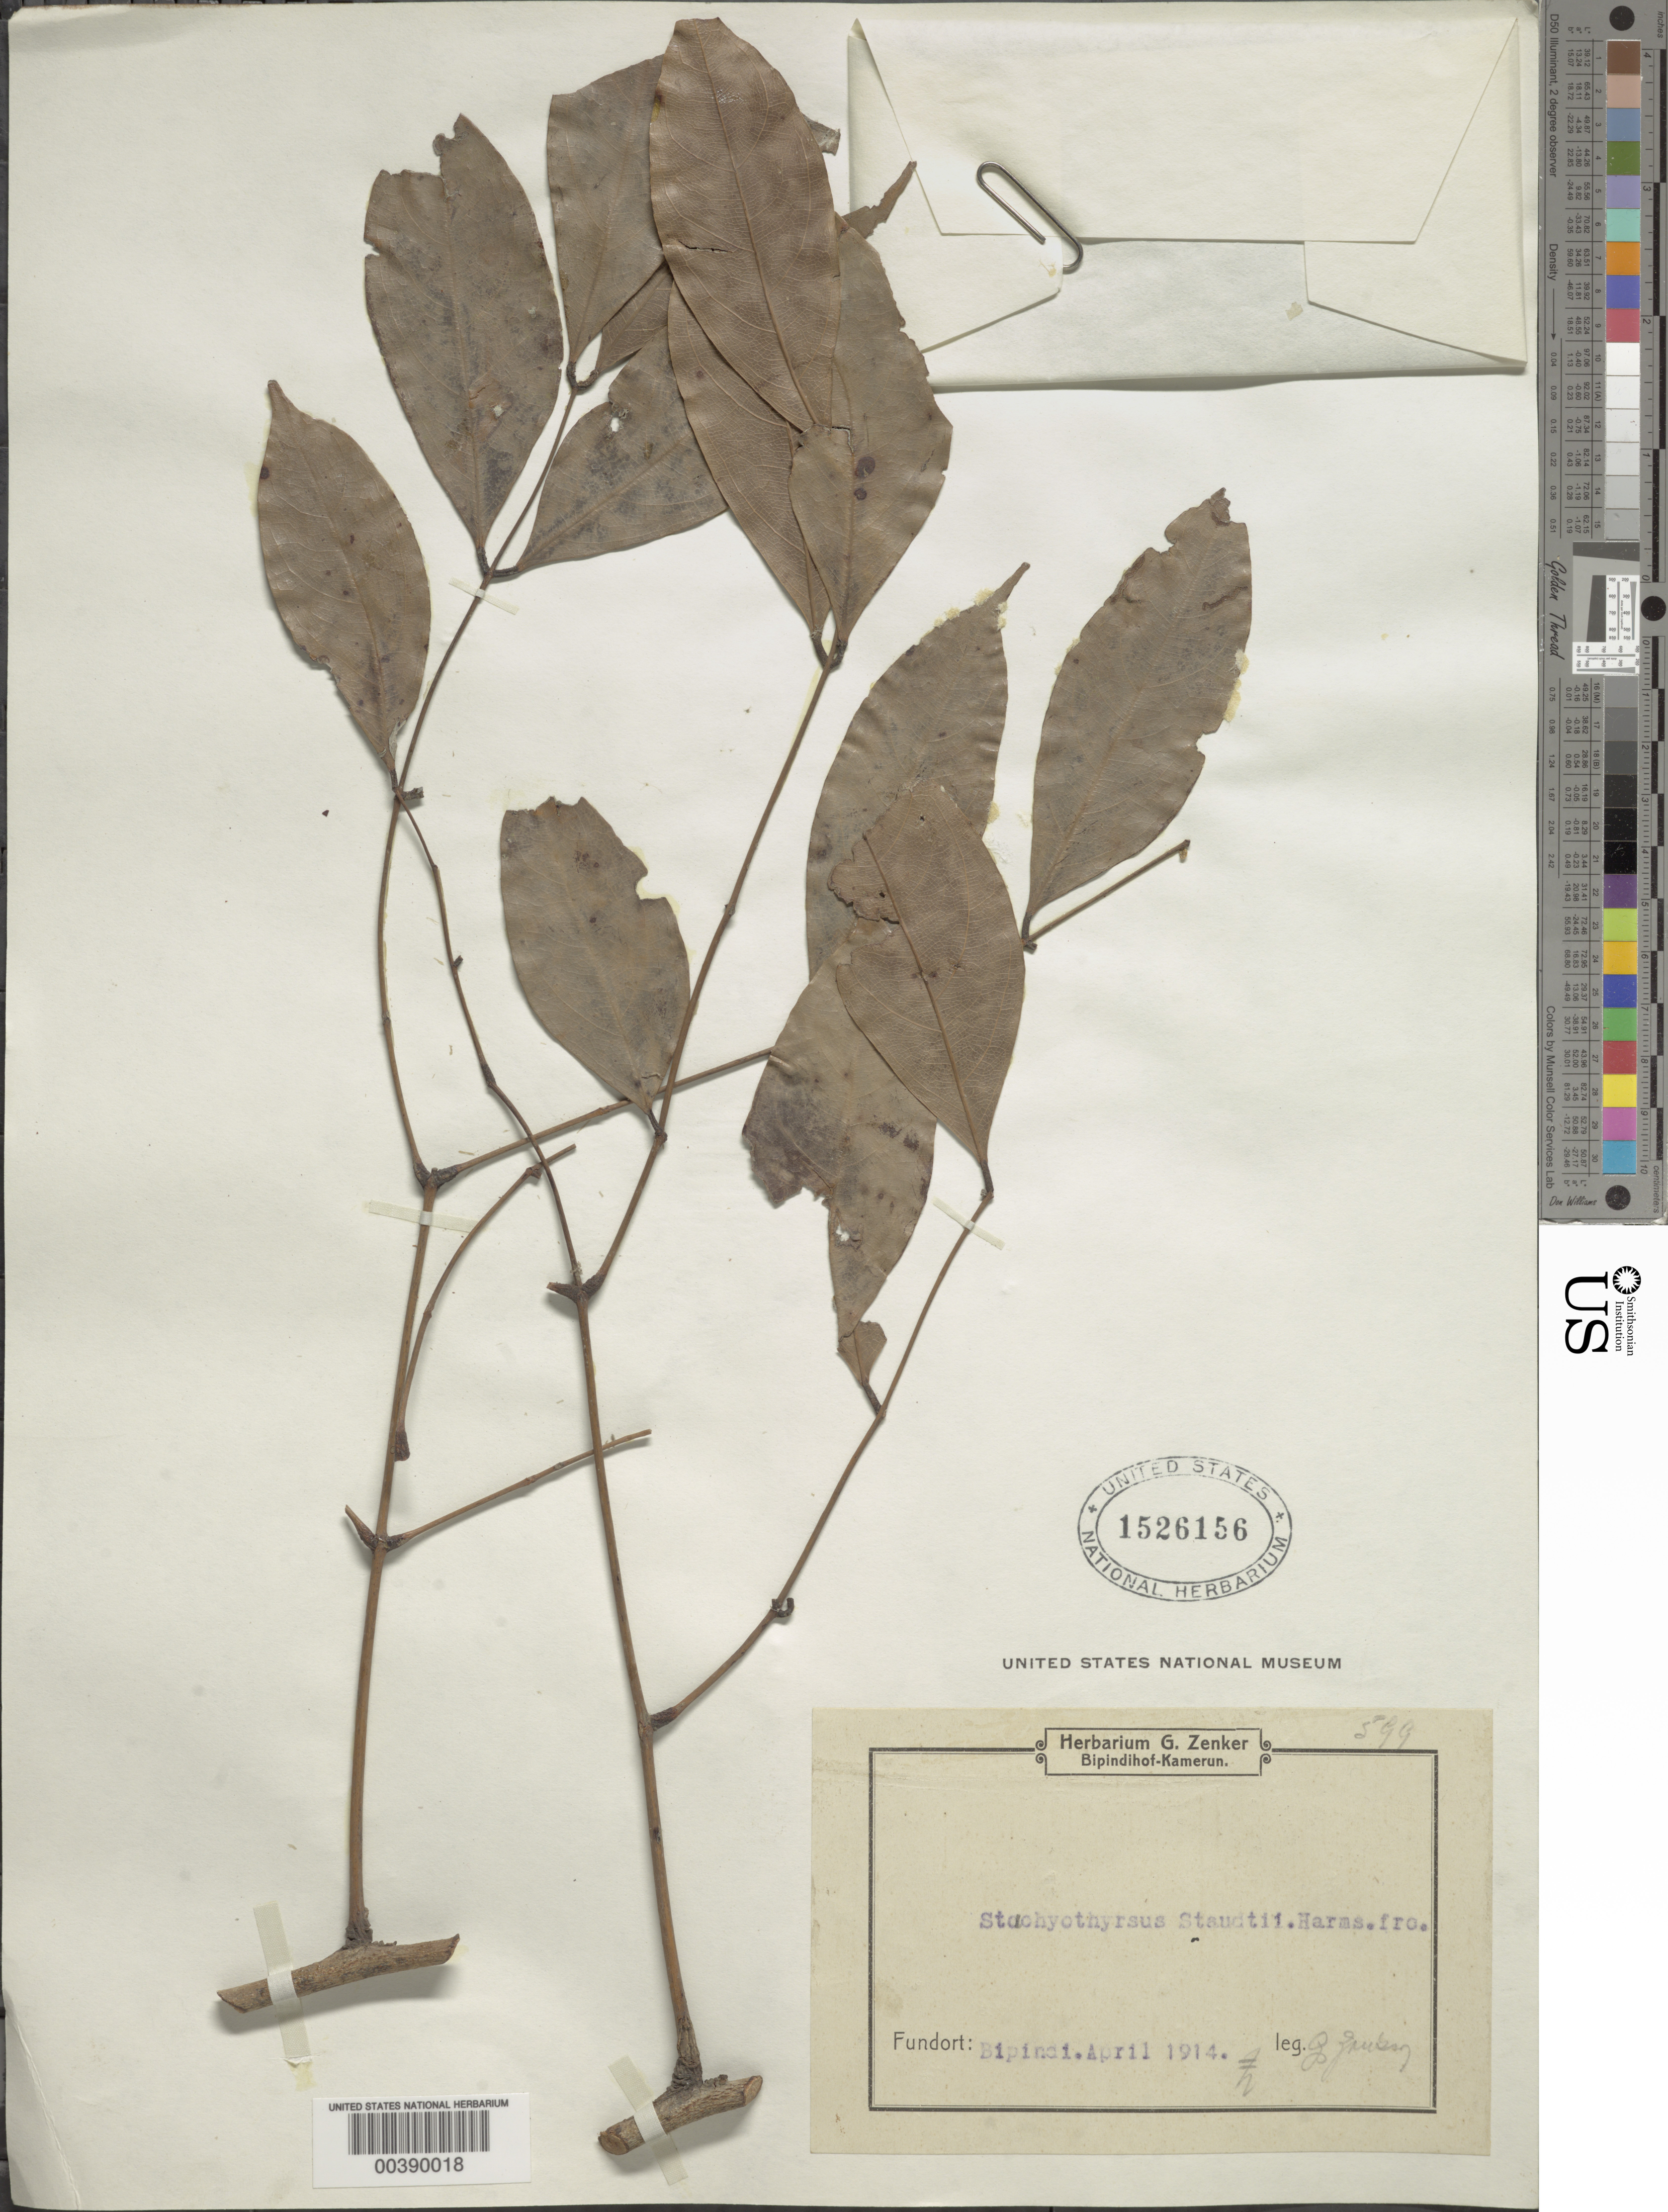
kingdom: Plantae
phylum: Tracheophyta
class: Magnoliopsida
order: Fabales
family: Fabaceae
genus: Stachyothyrsus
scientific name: Stachyothyrsus staudtii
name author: Harms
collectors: G. A. Zenker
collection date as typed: Apr 1914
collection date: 1914-04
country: Cameroon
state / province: Sud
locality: Bipindi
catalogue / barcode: US 1526156